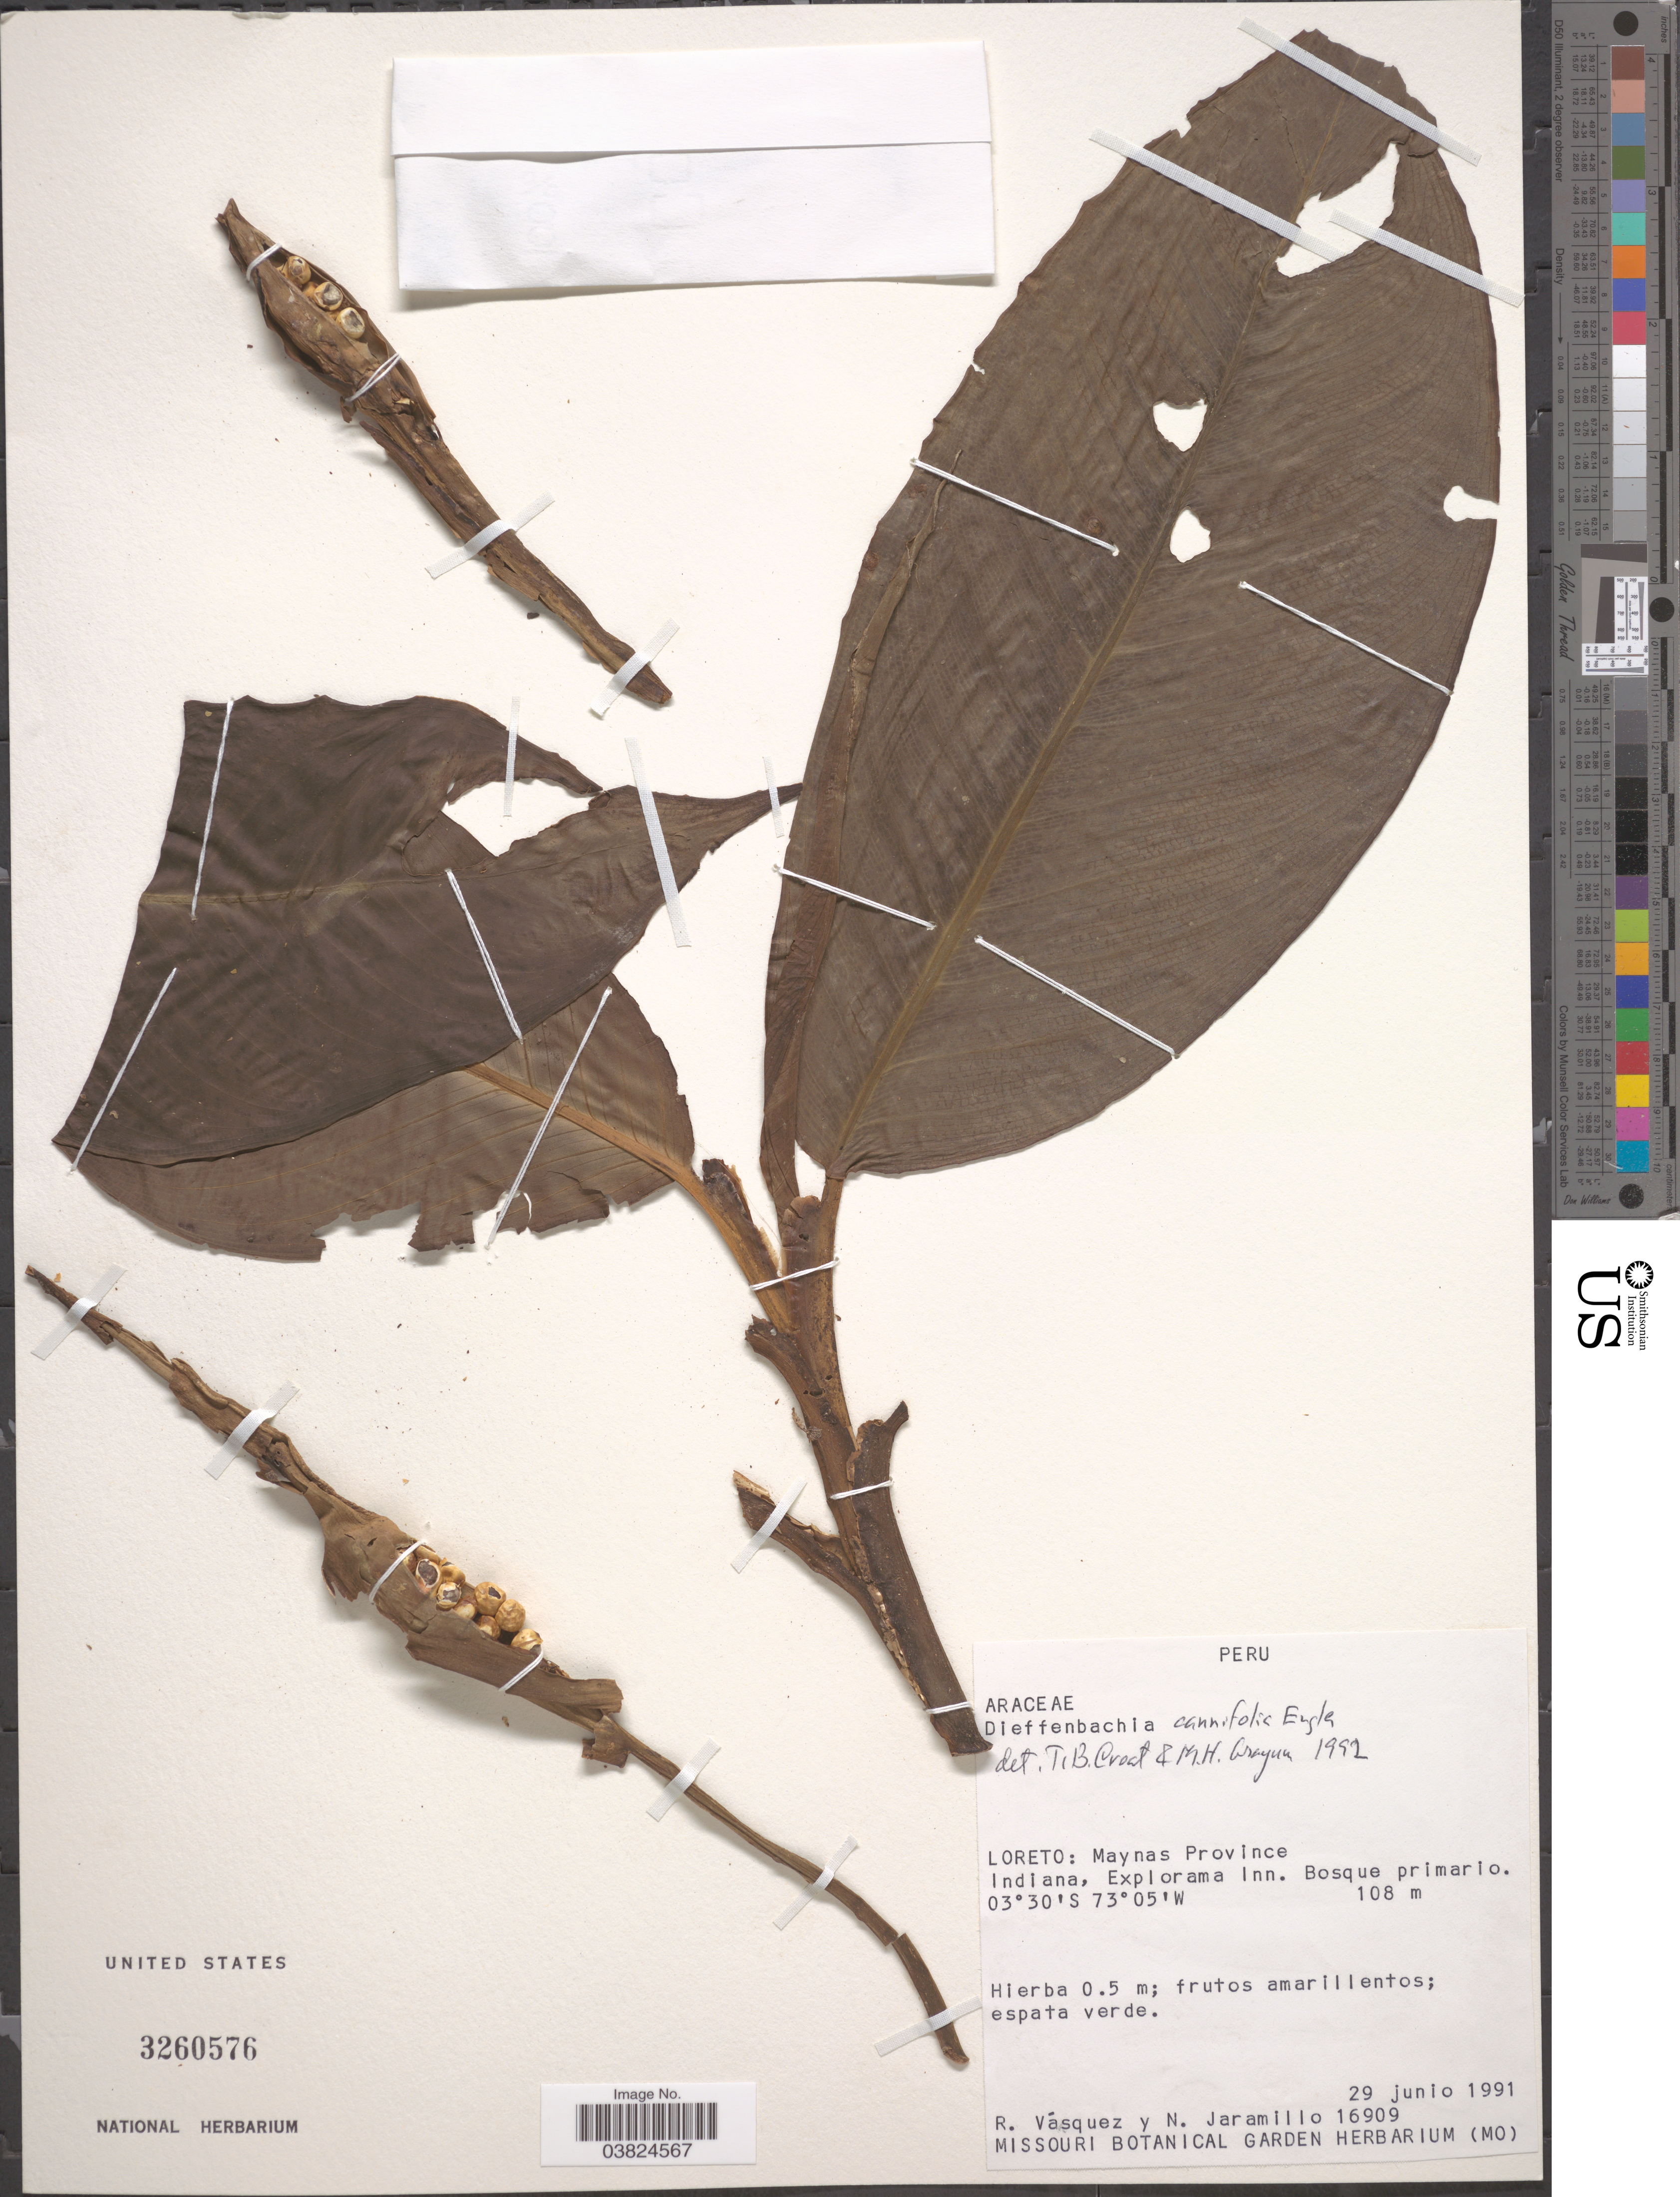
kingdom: Plantae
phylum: Tracheophyta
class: Liliopsida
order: Alismatales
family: Araceae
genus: Dieffenbachia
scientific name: Dieffenbachia cannifolia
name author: Engl.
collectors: R. Vásquez & N. Jaramillo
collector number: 16909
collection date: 1991-06-29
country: Peru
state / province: Loreto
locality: Maynas Province. Indiana, Explorama Inn.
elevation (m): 108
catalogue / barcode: US 3260576